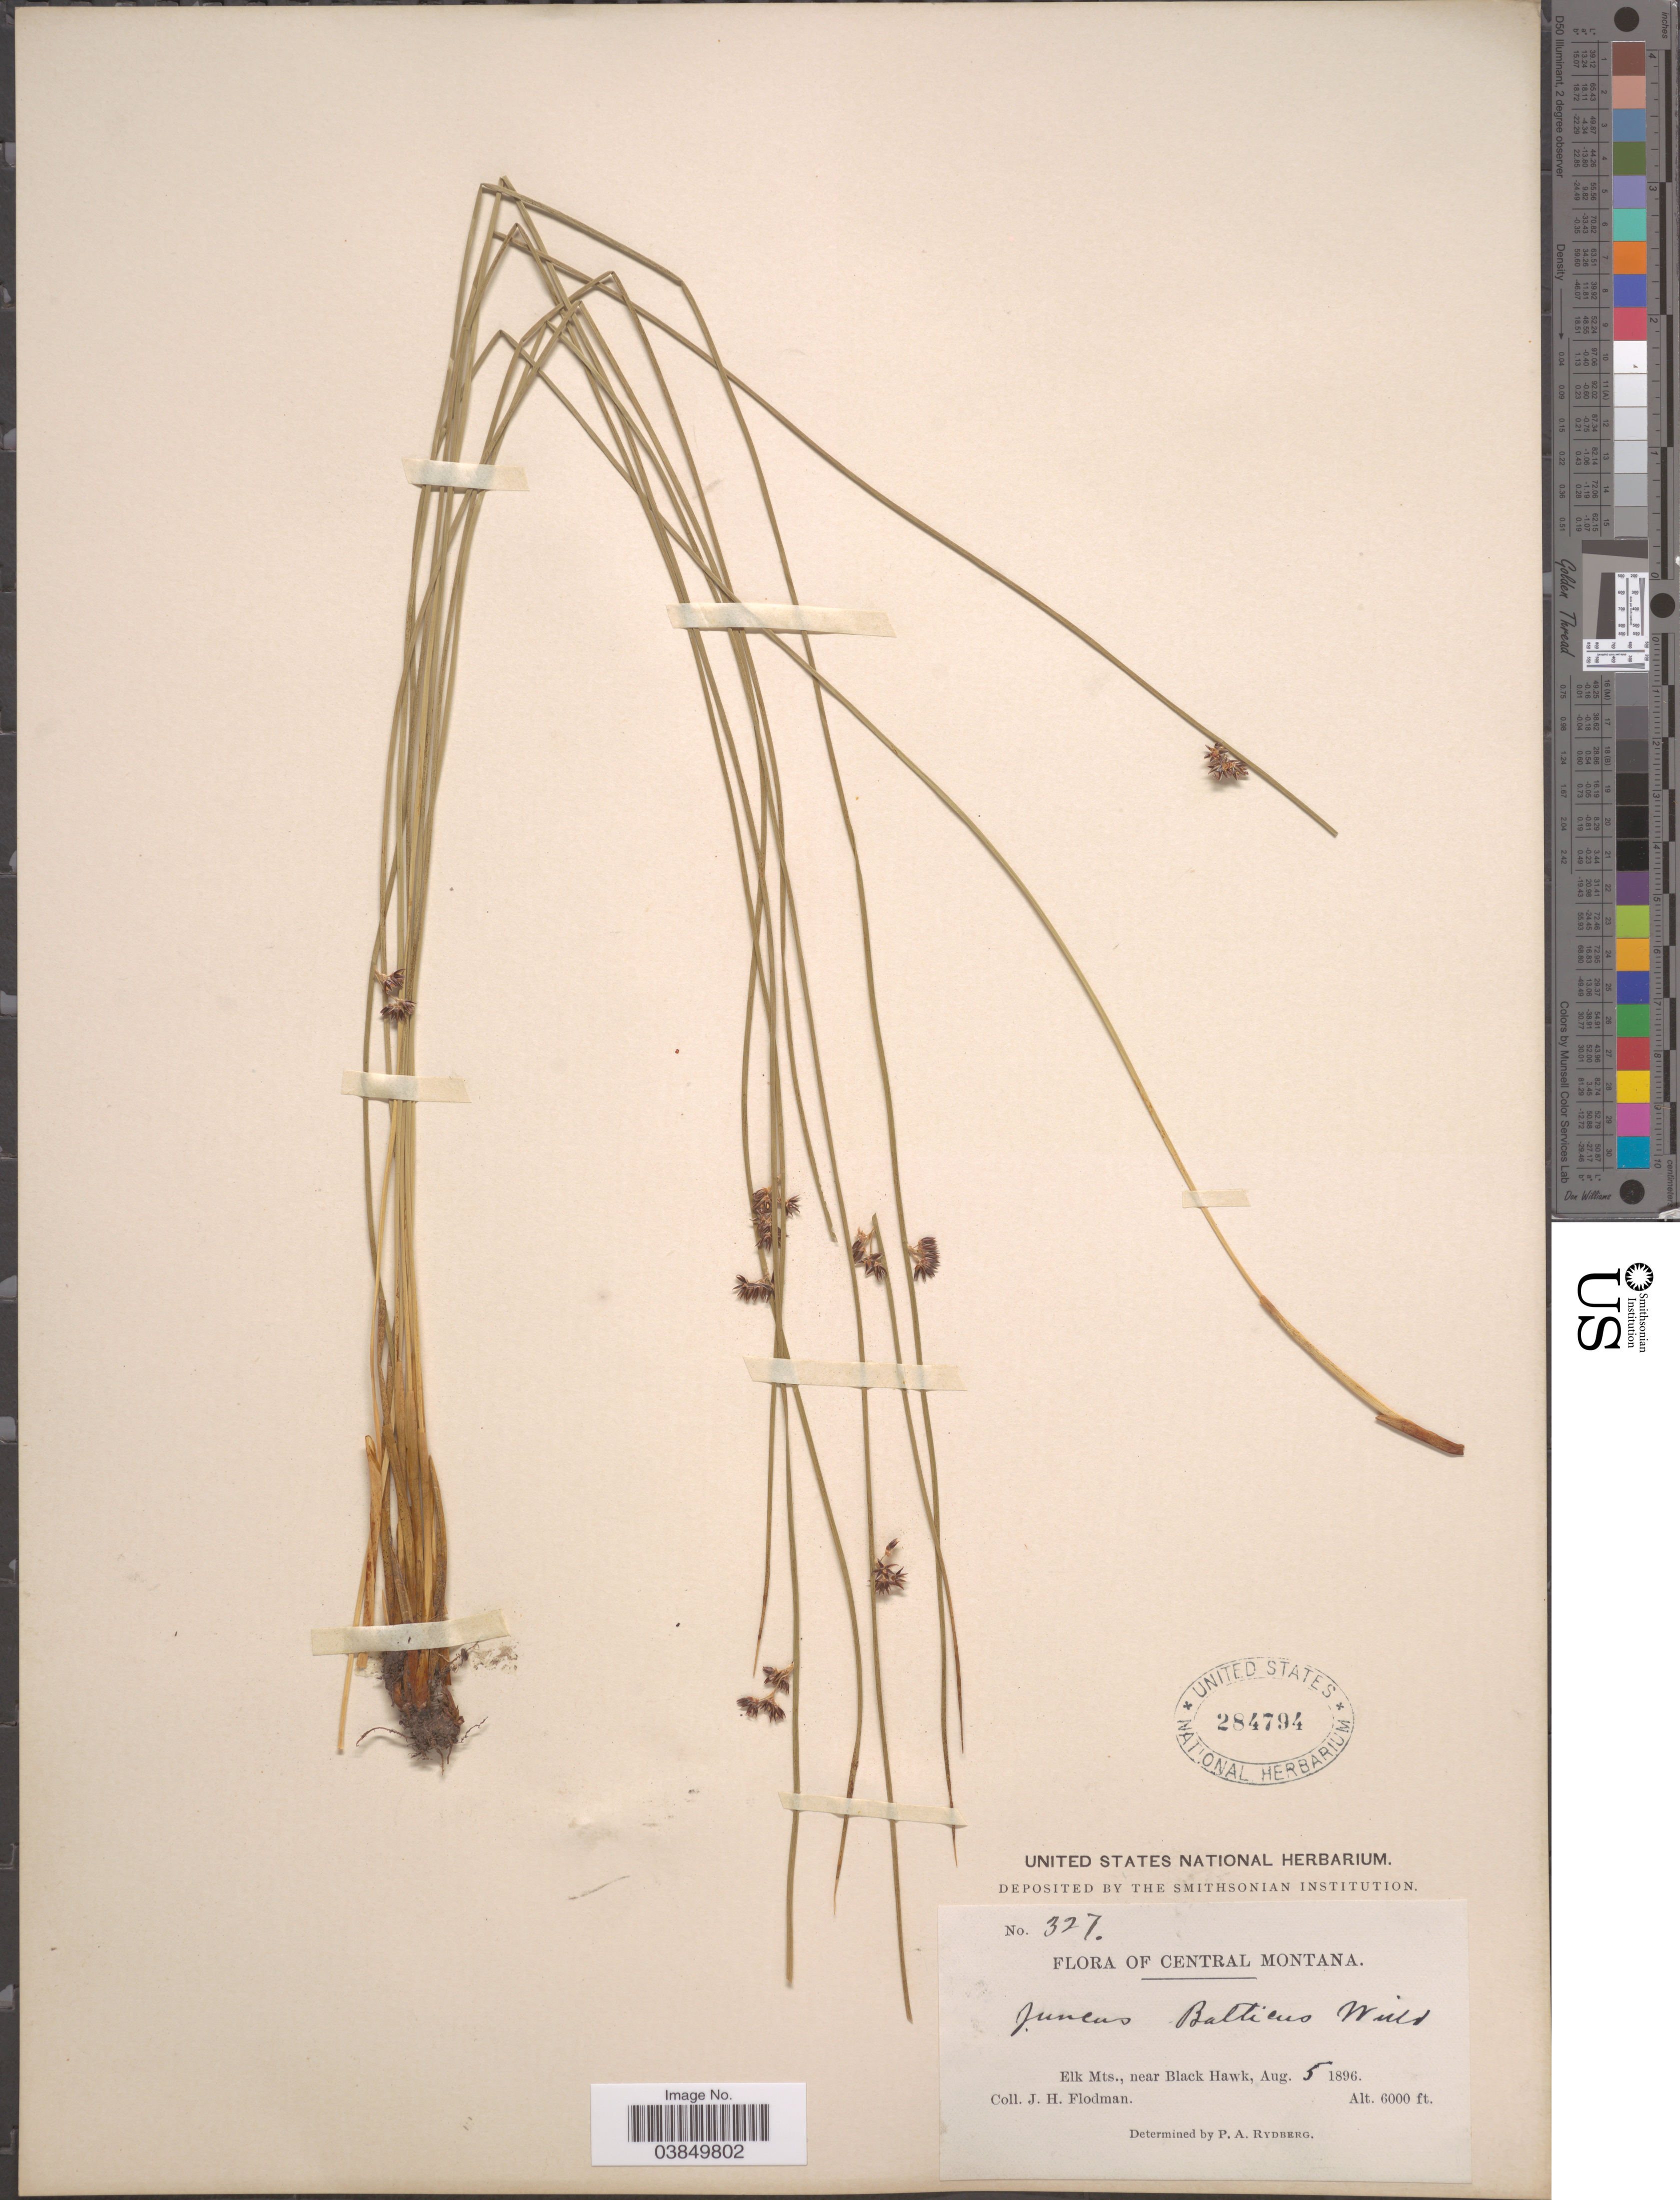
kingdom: Plantae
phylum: Tracheophyta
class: Liliopsida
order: Poales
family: Juncaceae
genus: Juncus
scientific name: Juncus balticus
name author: Willd.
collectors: J. Flodman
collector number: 327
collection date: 1896-08-05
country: United States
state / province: Montana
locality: Central Montana. Elk Mts., near Black Hawk.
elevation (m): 1829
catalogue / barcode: US 284794